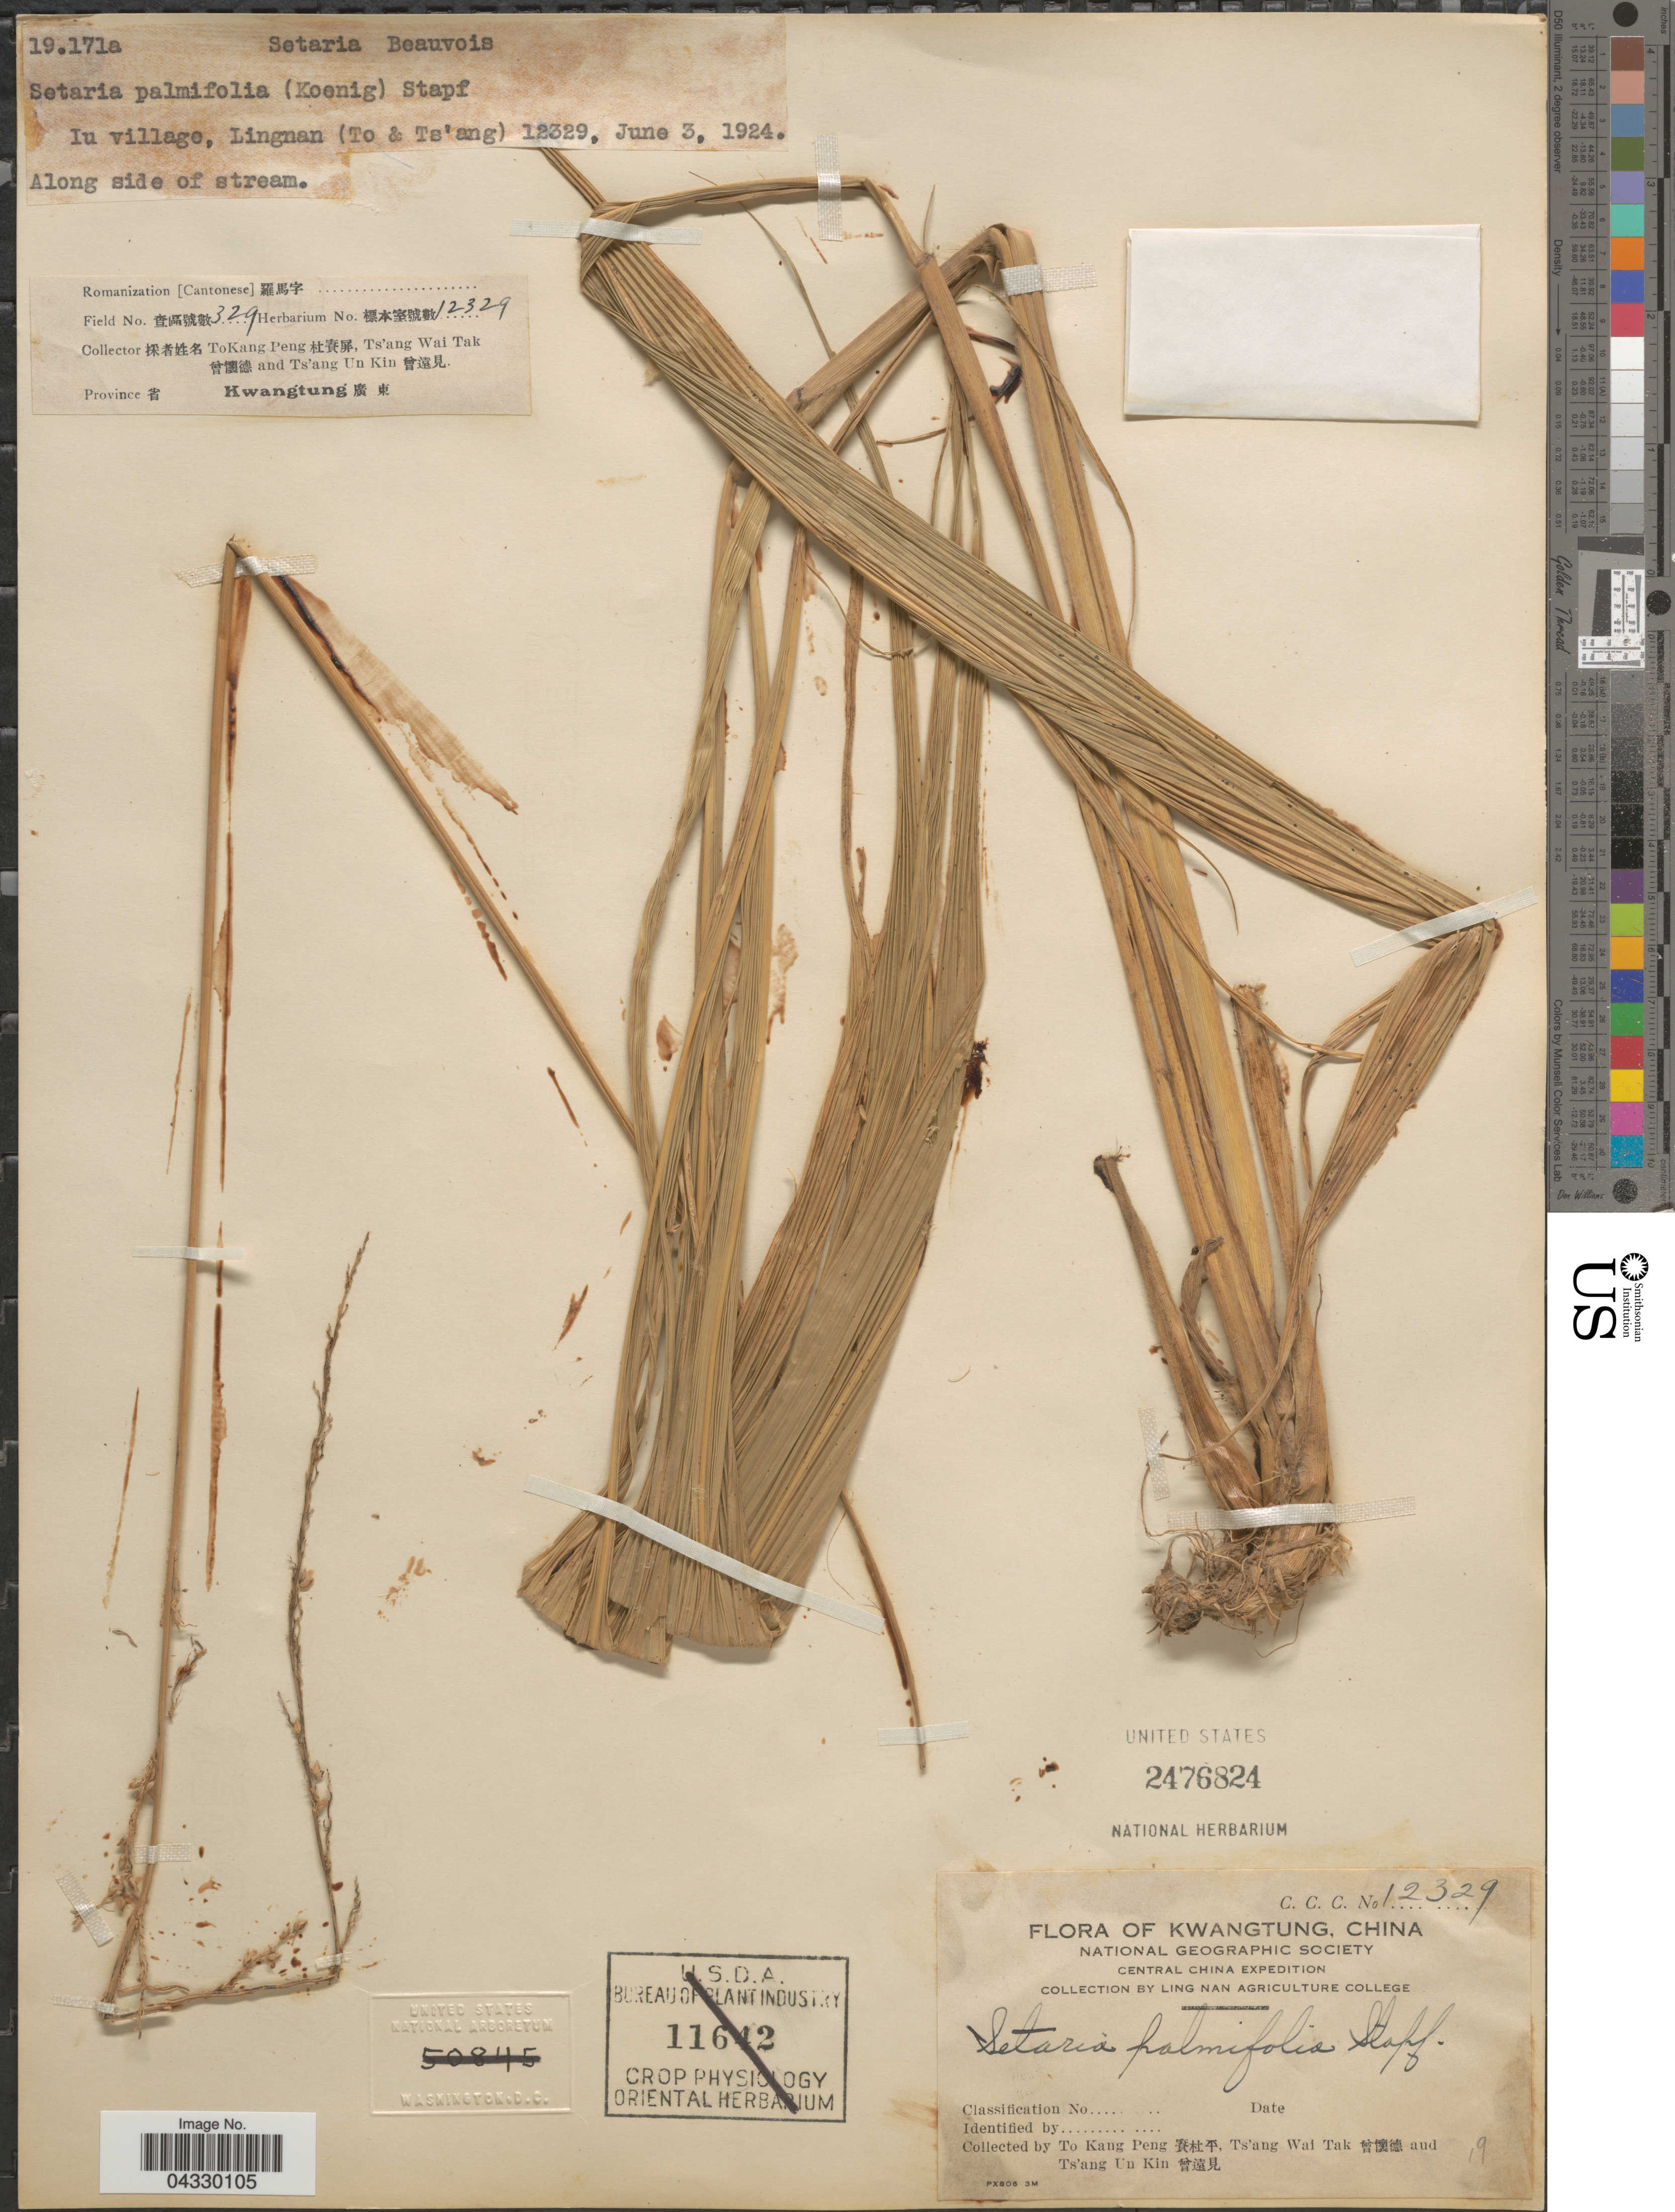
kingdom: Plantae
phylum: Tracheophyta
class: Liliopsida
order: Poales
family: Poaceae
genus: Setaria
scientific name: Setaria palmifolia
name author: (J. Koenig) Stapf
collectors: T. K. Peng, W. T. Tsang & Ts' Ang Un Kin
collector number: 19.171a/12329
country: China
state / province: Guangdong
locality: Kwangtung. National Geographic Society. Central China Expedition. In village, Lingnan (To & Ts'ang).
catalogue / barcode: US 2476824